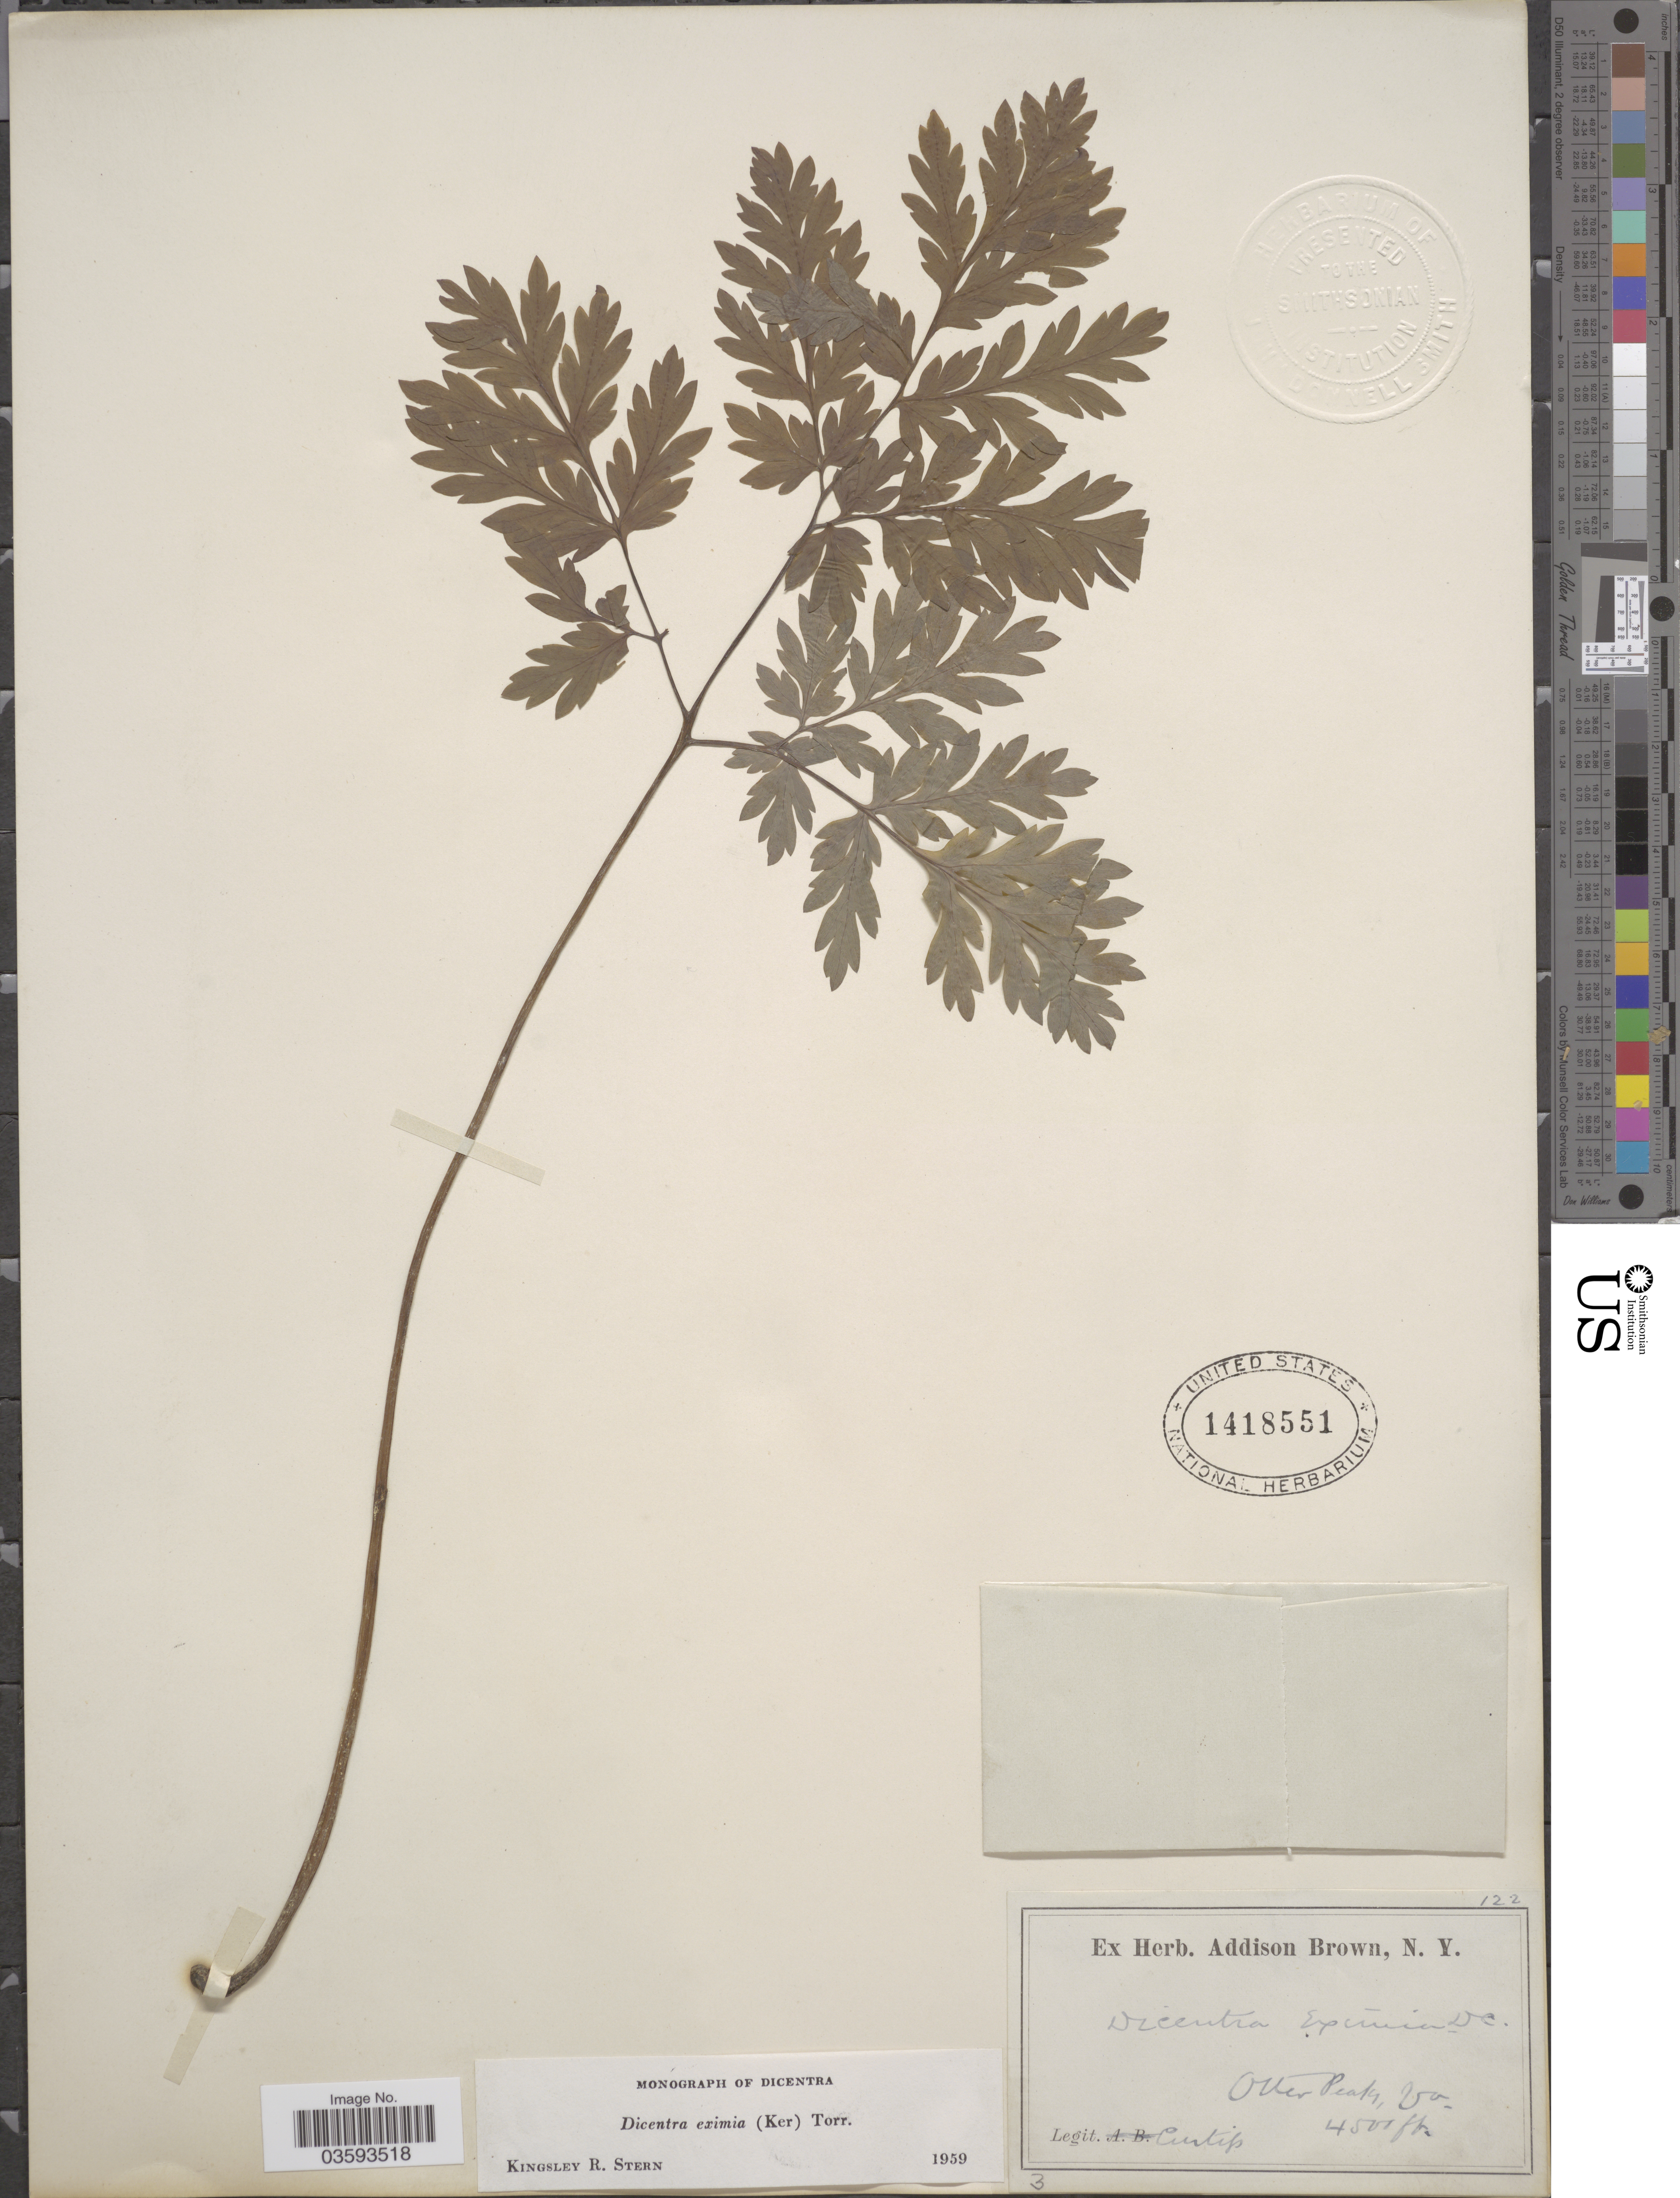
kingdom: Plantae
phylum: Tracheophyta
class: Magnoliopsida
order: Ranunculales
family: Papaveraceae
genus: Dicentra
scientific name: Dicentra eximia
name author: (Ker Gawl.) Torr.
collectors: -. Curtiss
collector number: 122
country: United States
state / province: Virginia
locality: Otter Peaks.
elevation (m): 1372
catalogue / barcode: US 1418551